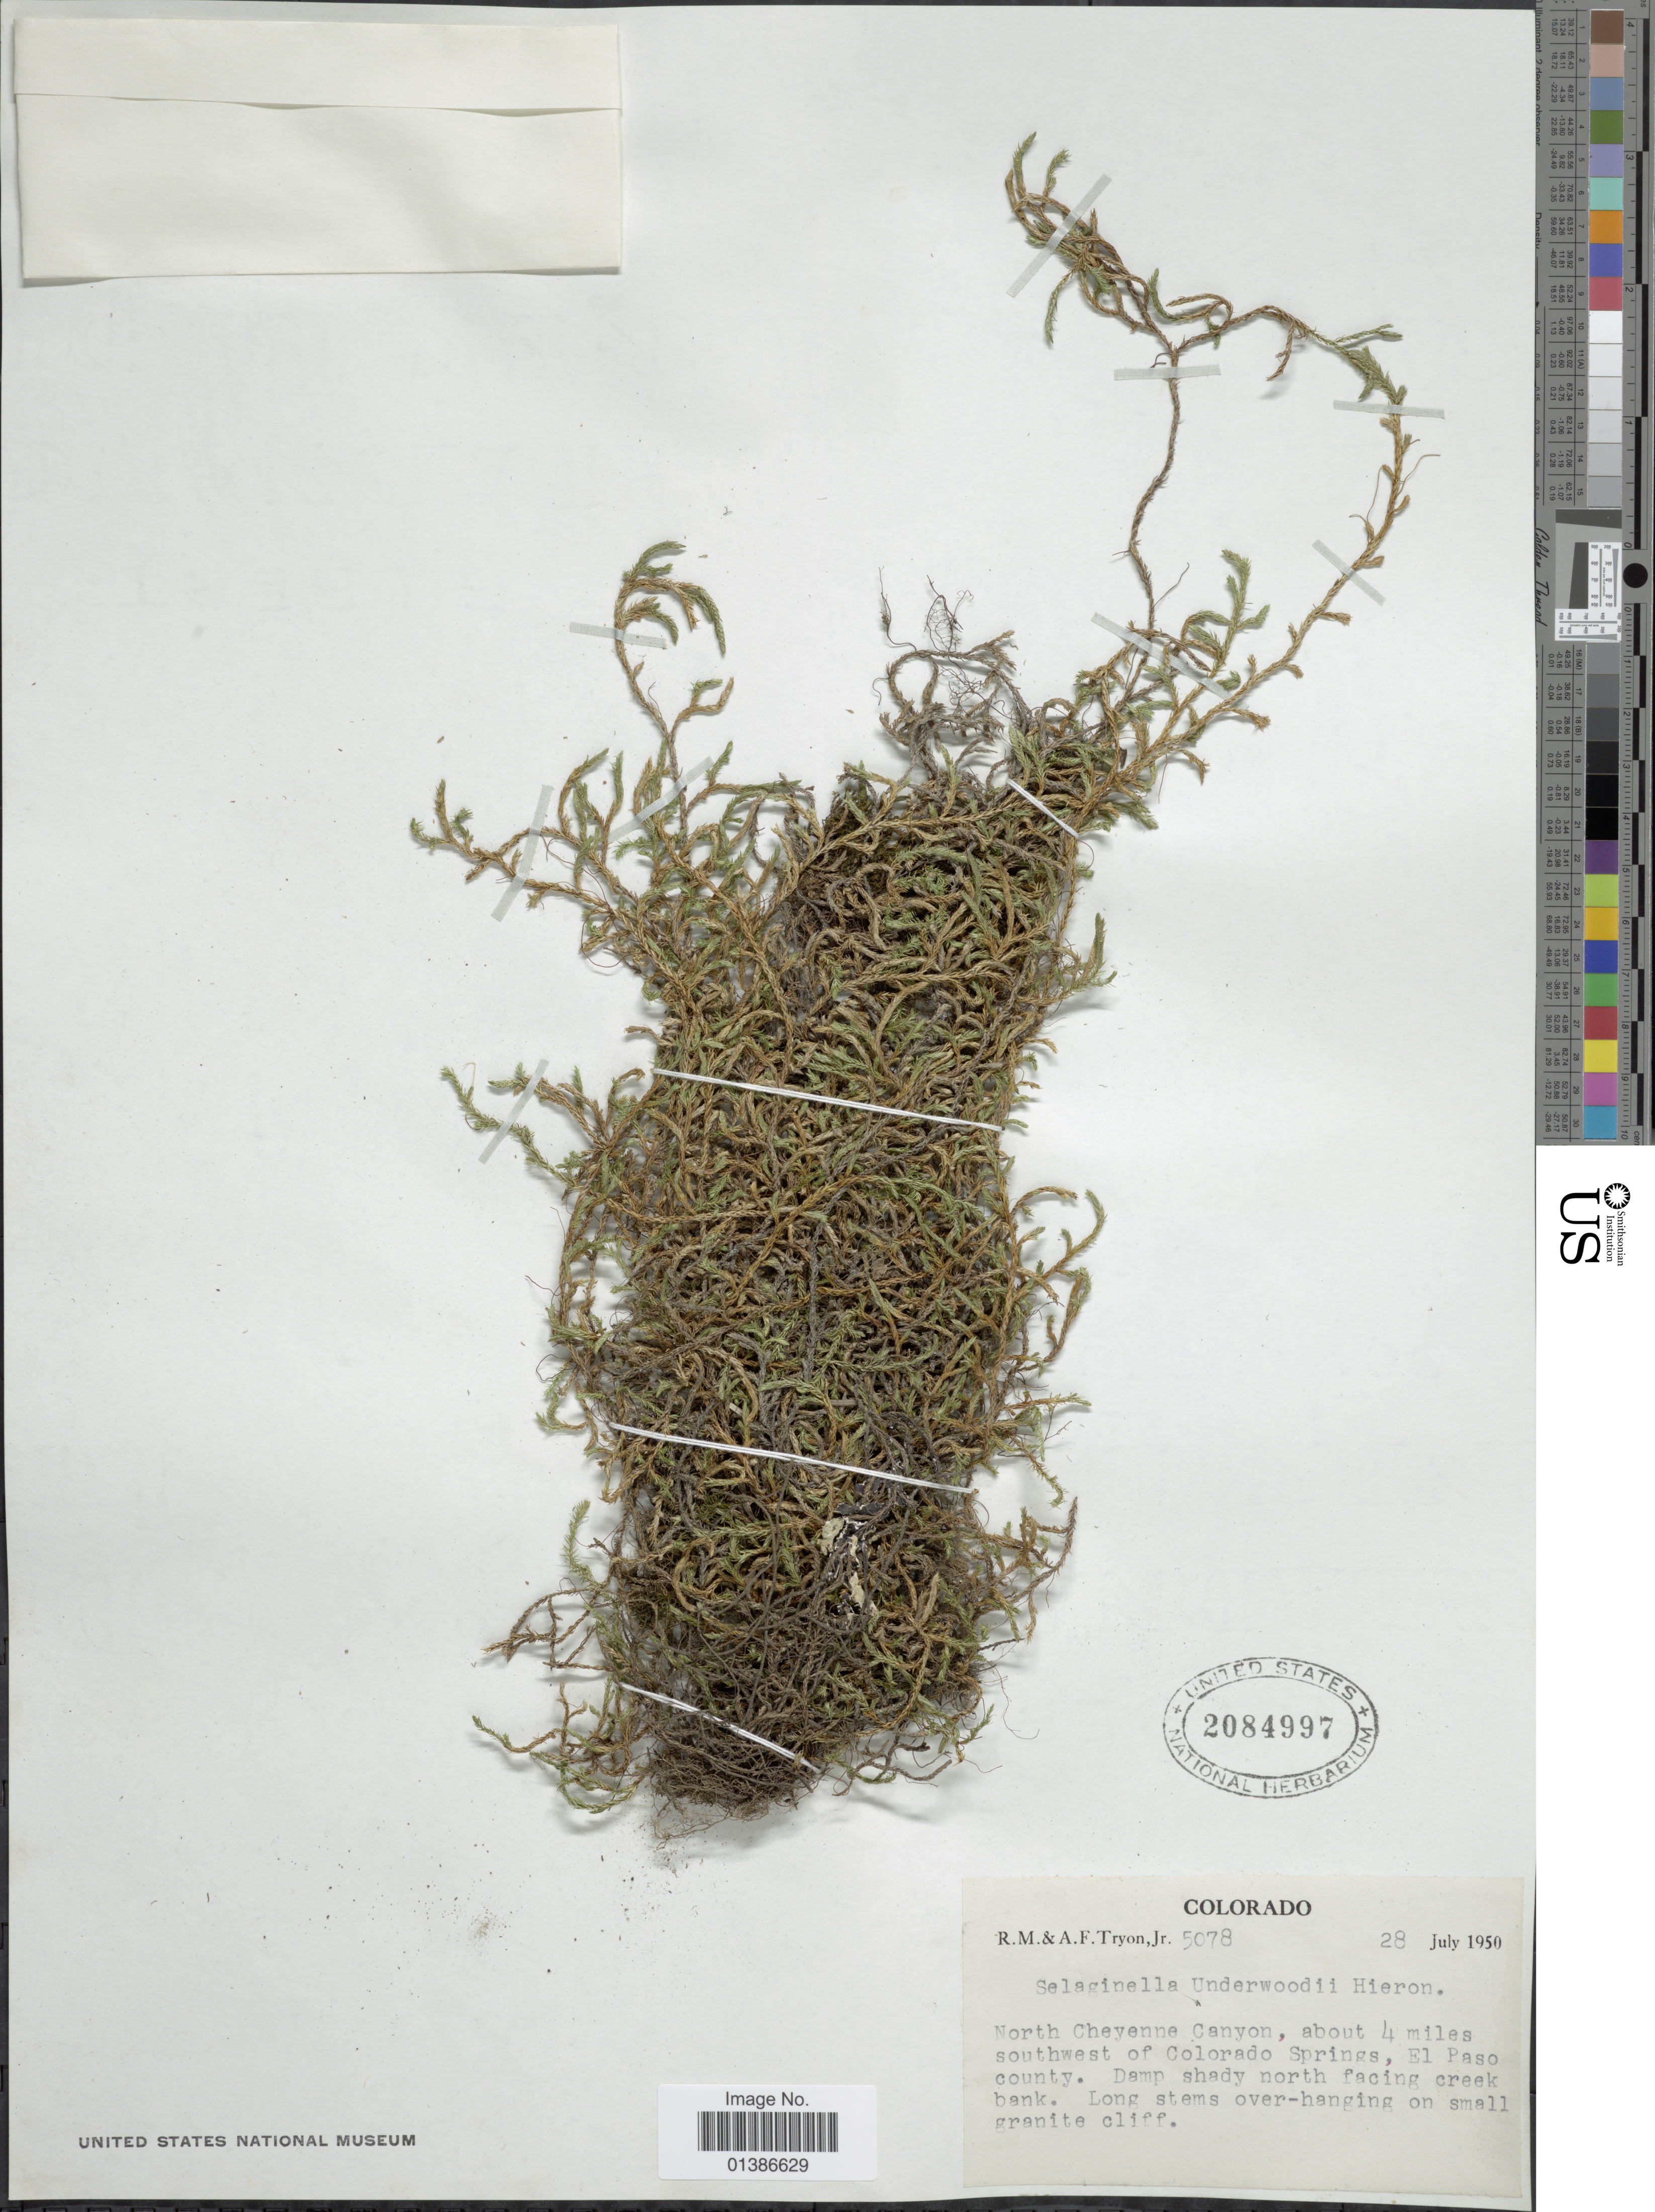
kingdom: Plantae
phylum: Tracheophyta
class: Lycopodiopsida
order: Selaginellales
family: Selaginellaceae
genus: Selaginella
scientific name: Selaginella underwoodii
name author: Hieron.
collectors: R. M. Tryon & A. F. Tryon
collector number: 5078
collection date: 1950-07-28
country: United States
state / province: Colorado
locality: North Cheyenne Canyon, about 4 miles southwest of Colorado Springs, El Paso county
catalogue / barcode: US 2084997